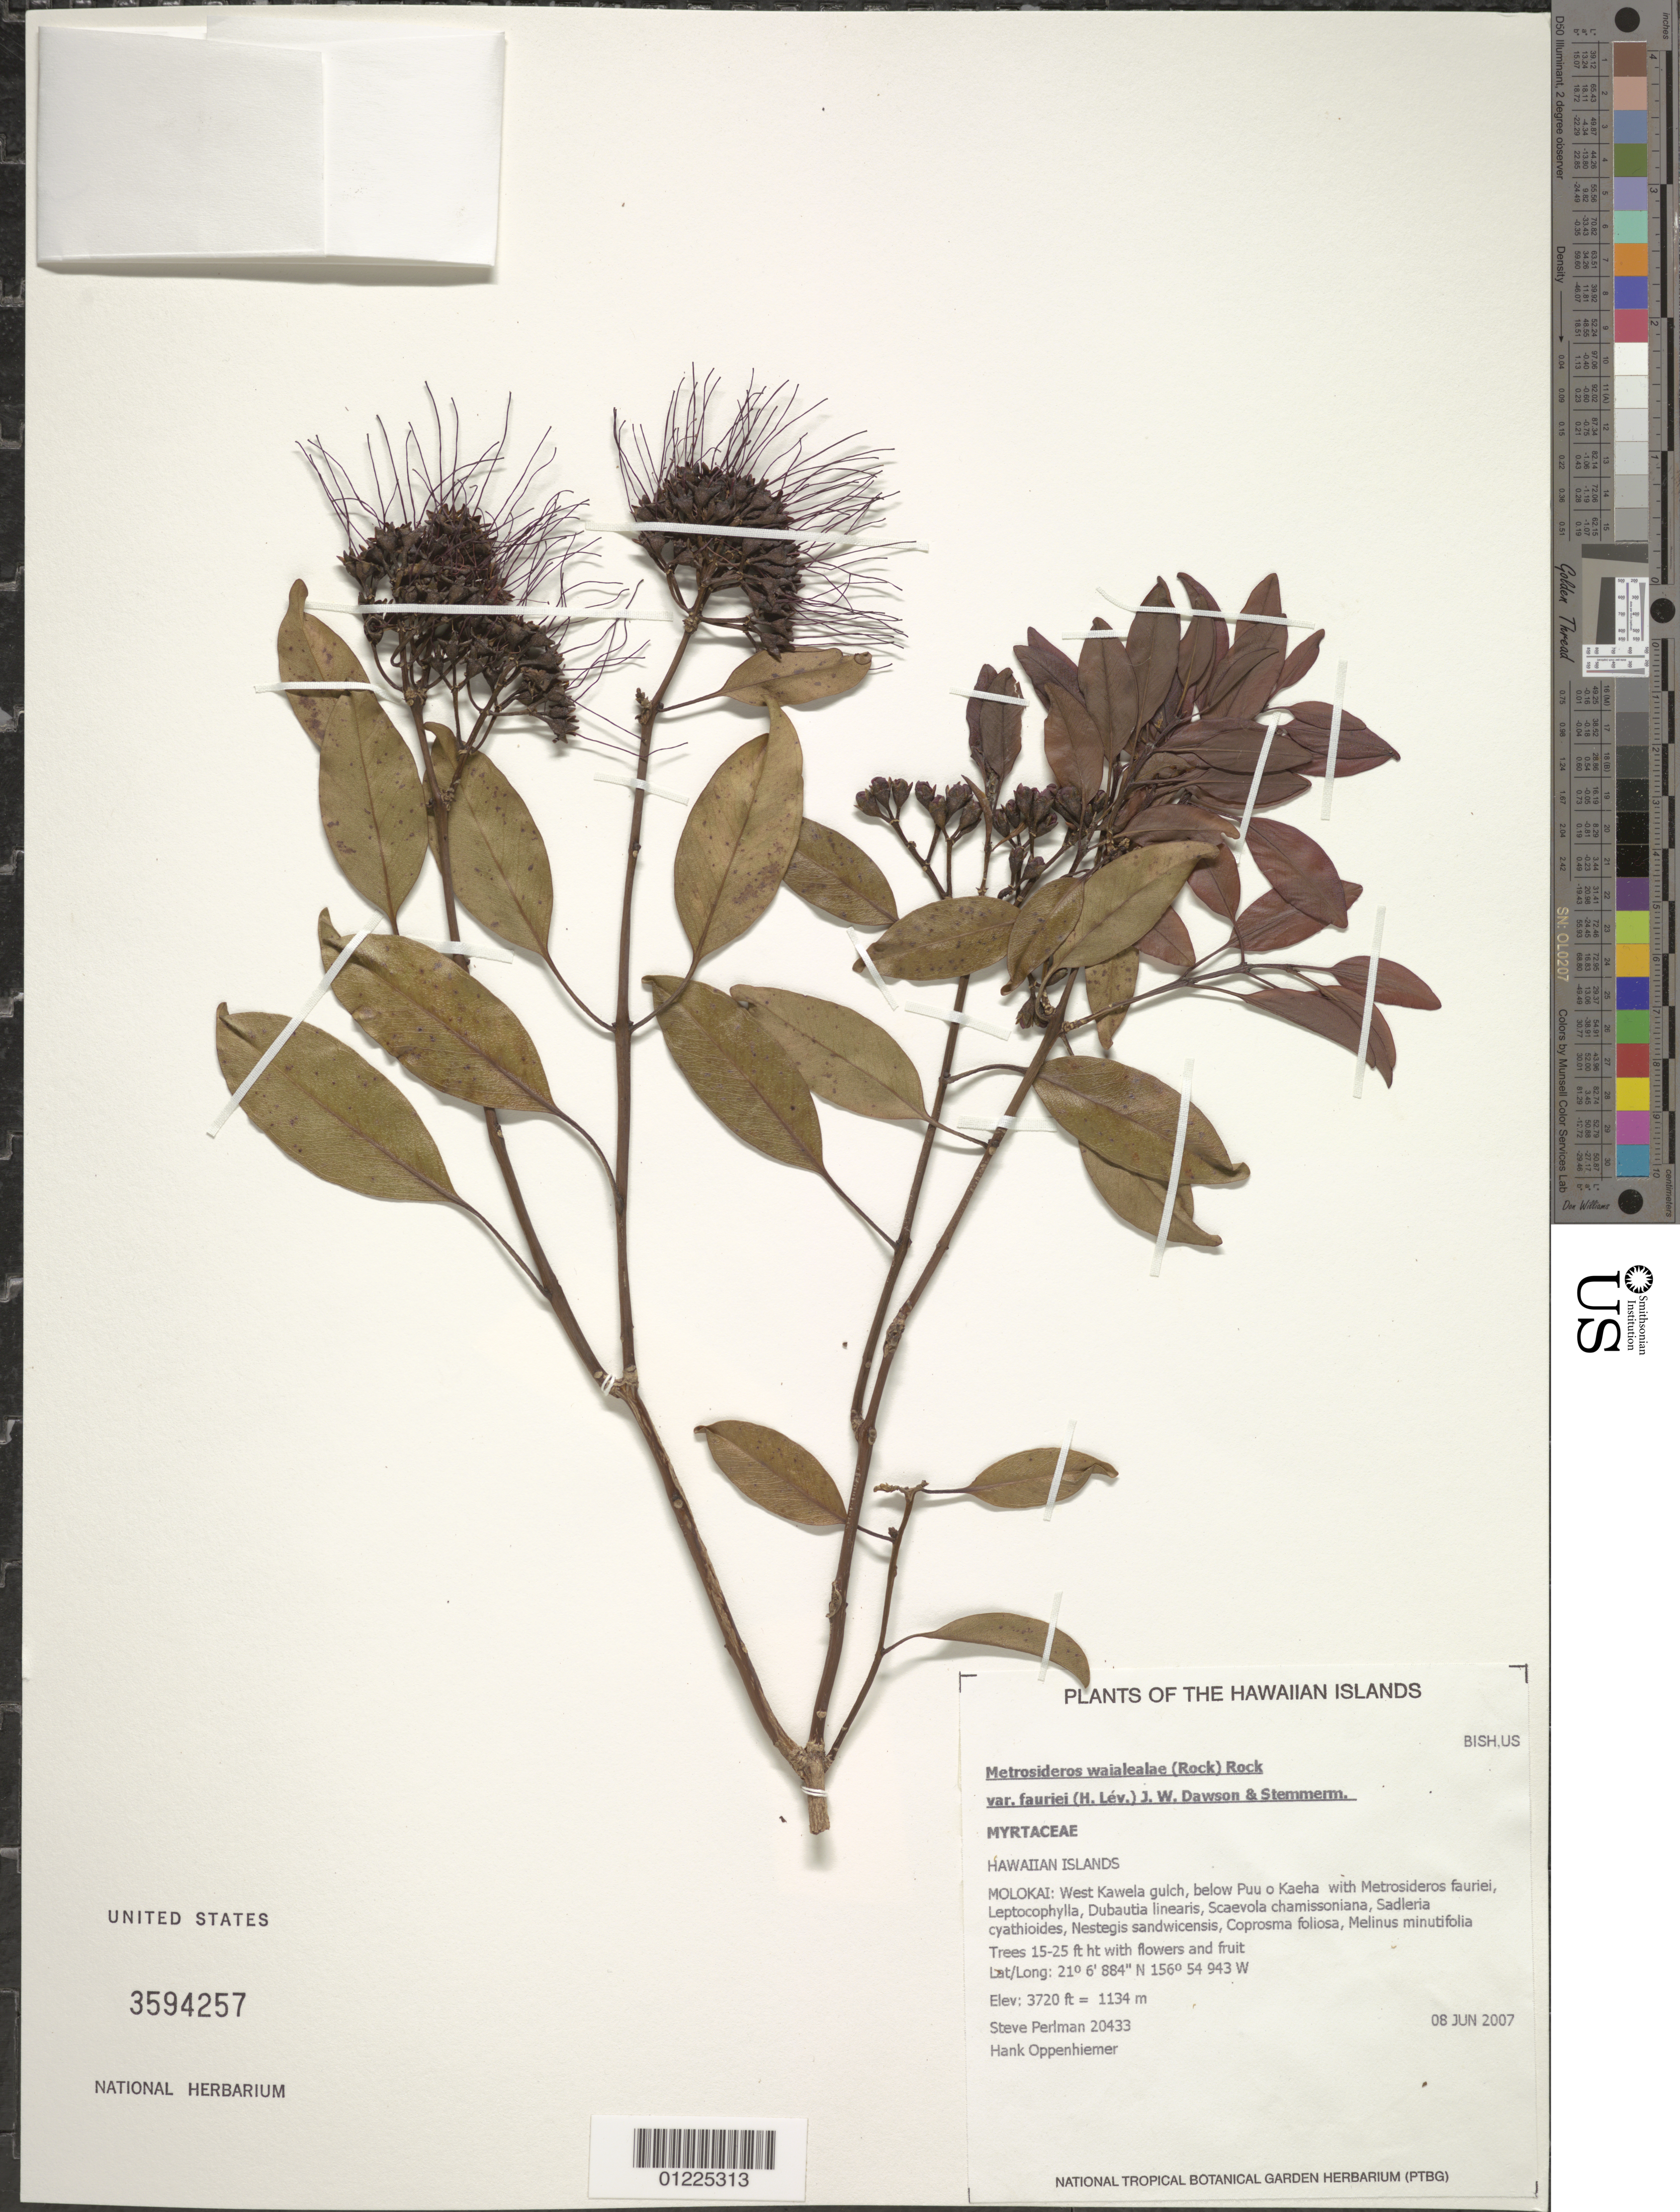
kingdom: Plantae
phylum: Tracheophyta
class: Magnoliopsida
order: Myrtales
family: Myrtaceae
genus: Metrosideros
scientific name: Metrosideros waialealae var. fauriei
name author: (H. Lév.) J.W. Dawson & Stemmerm.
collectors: S. P. Perlman & H. L. Oppenheimer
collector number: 20433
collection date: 2007-06-08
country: United States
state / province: Hawaii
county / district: Maui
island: Moloka'i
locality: West Kawela gulch, below Puu o Kaeha.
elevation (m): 1134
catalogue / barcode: US 3594257